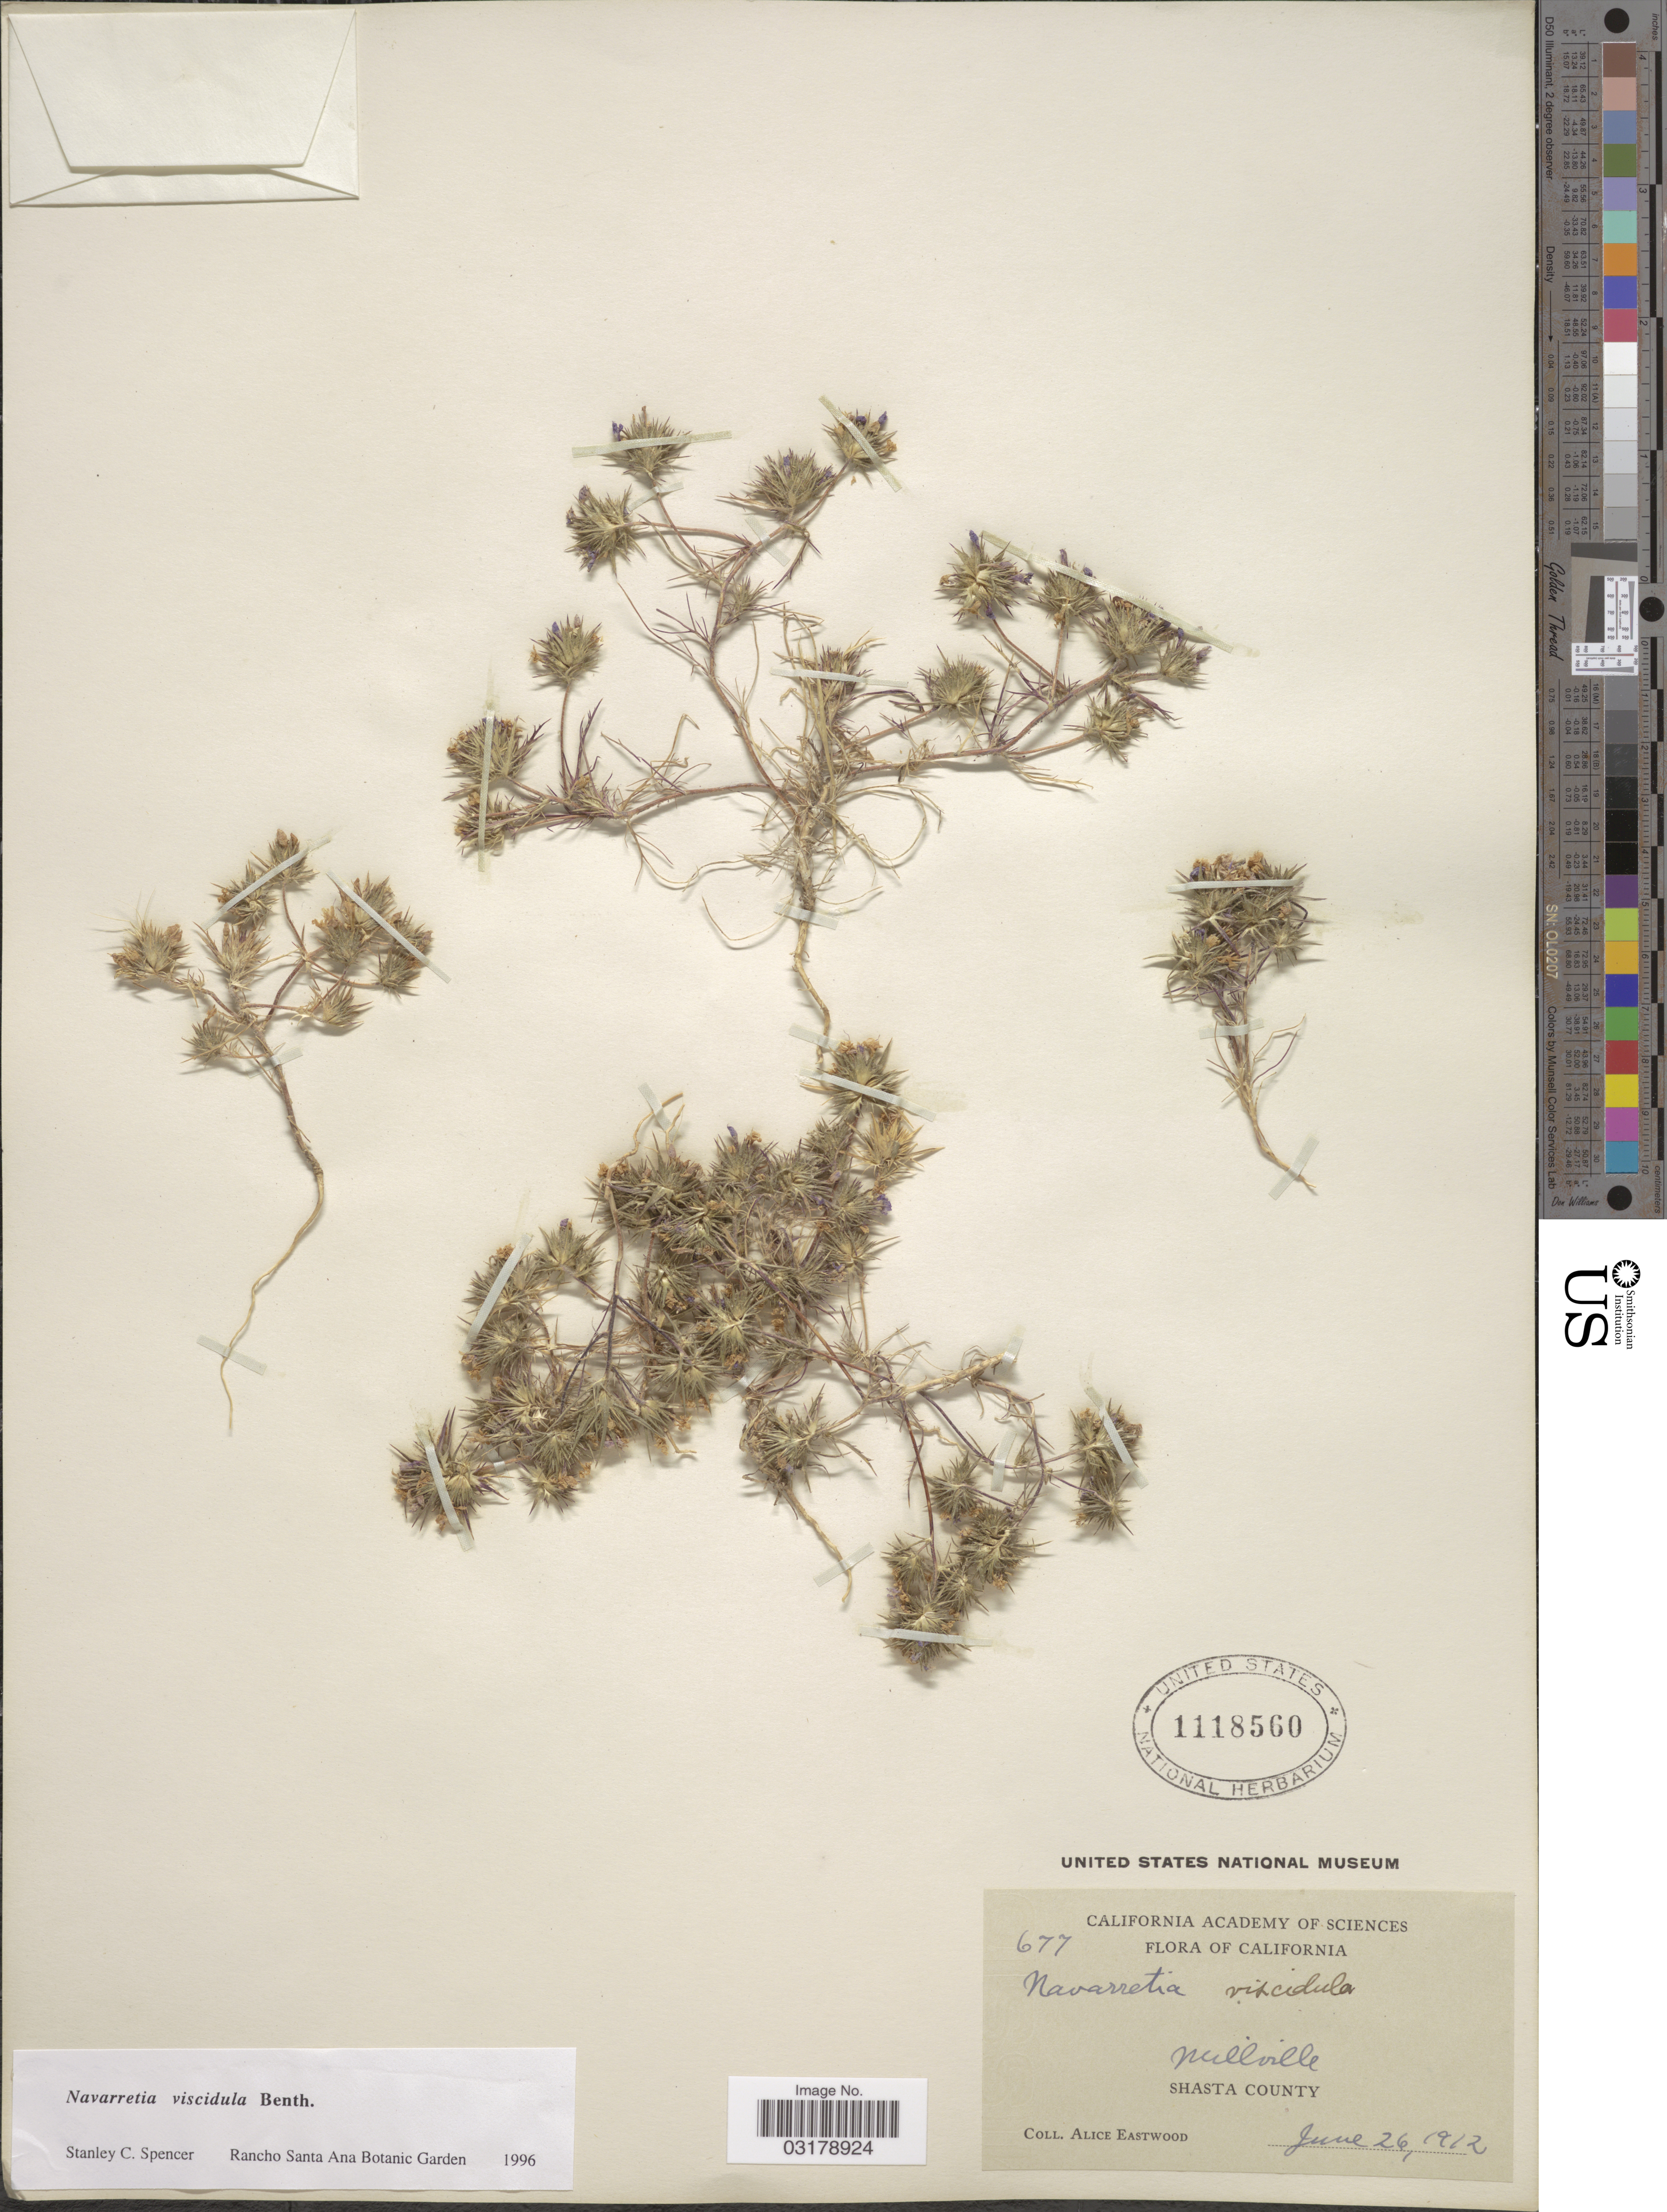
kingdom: Plantae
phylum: Tracheophyta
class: Magnoliopsida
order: Ericales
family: Polemoniaceae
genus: Navarretia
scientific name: Navarretia viscidula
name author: Benth.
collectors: A. Eastwood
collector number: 677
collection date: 1912-06-26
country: United States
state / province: California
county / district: Shasta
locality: Millville. Shasta County.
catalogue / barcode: US 1118560